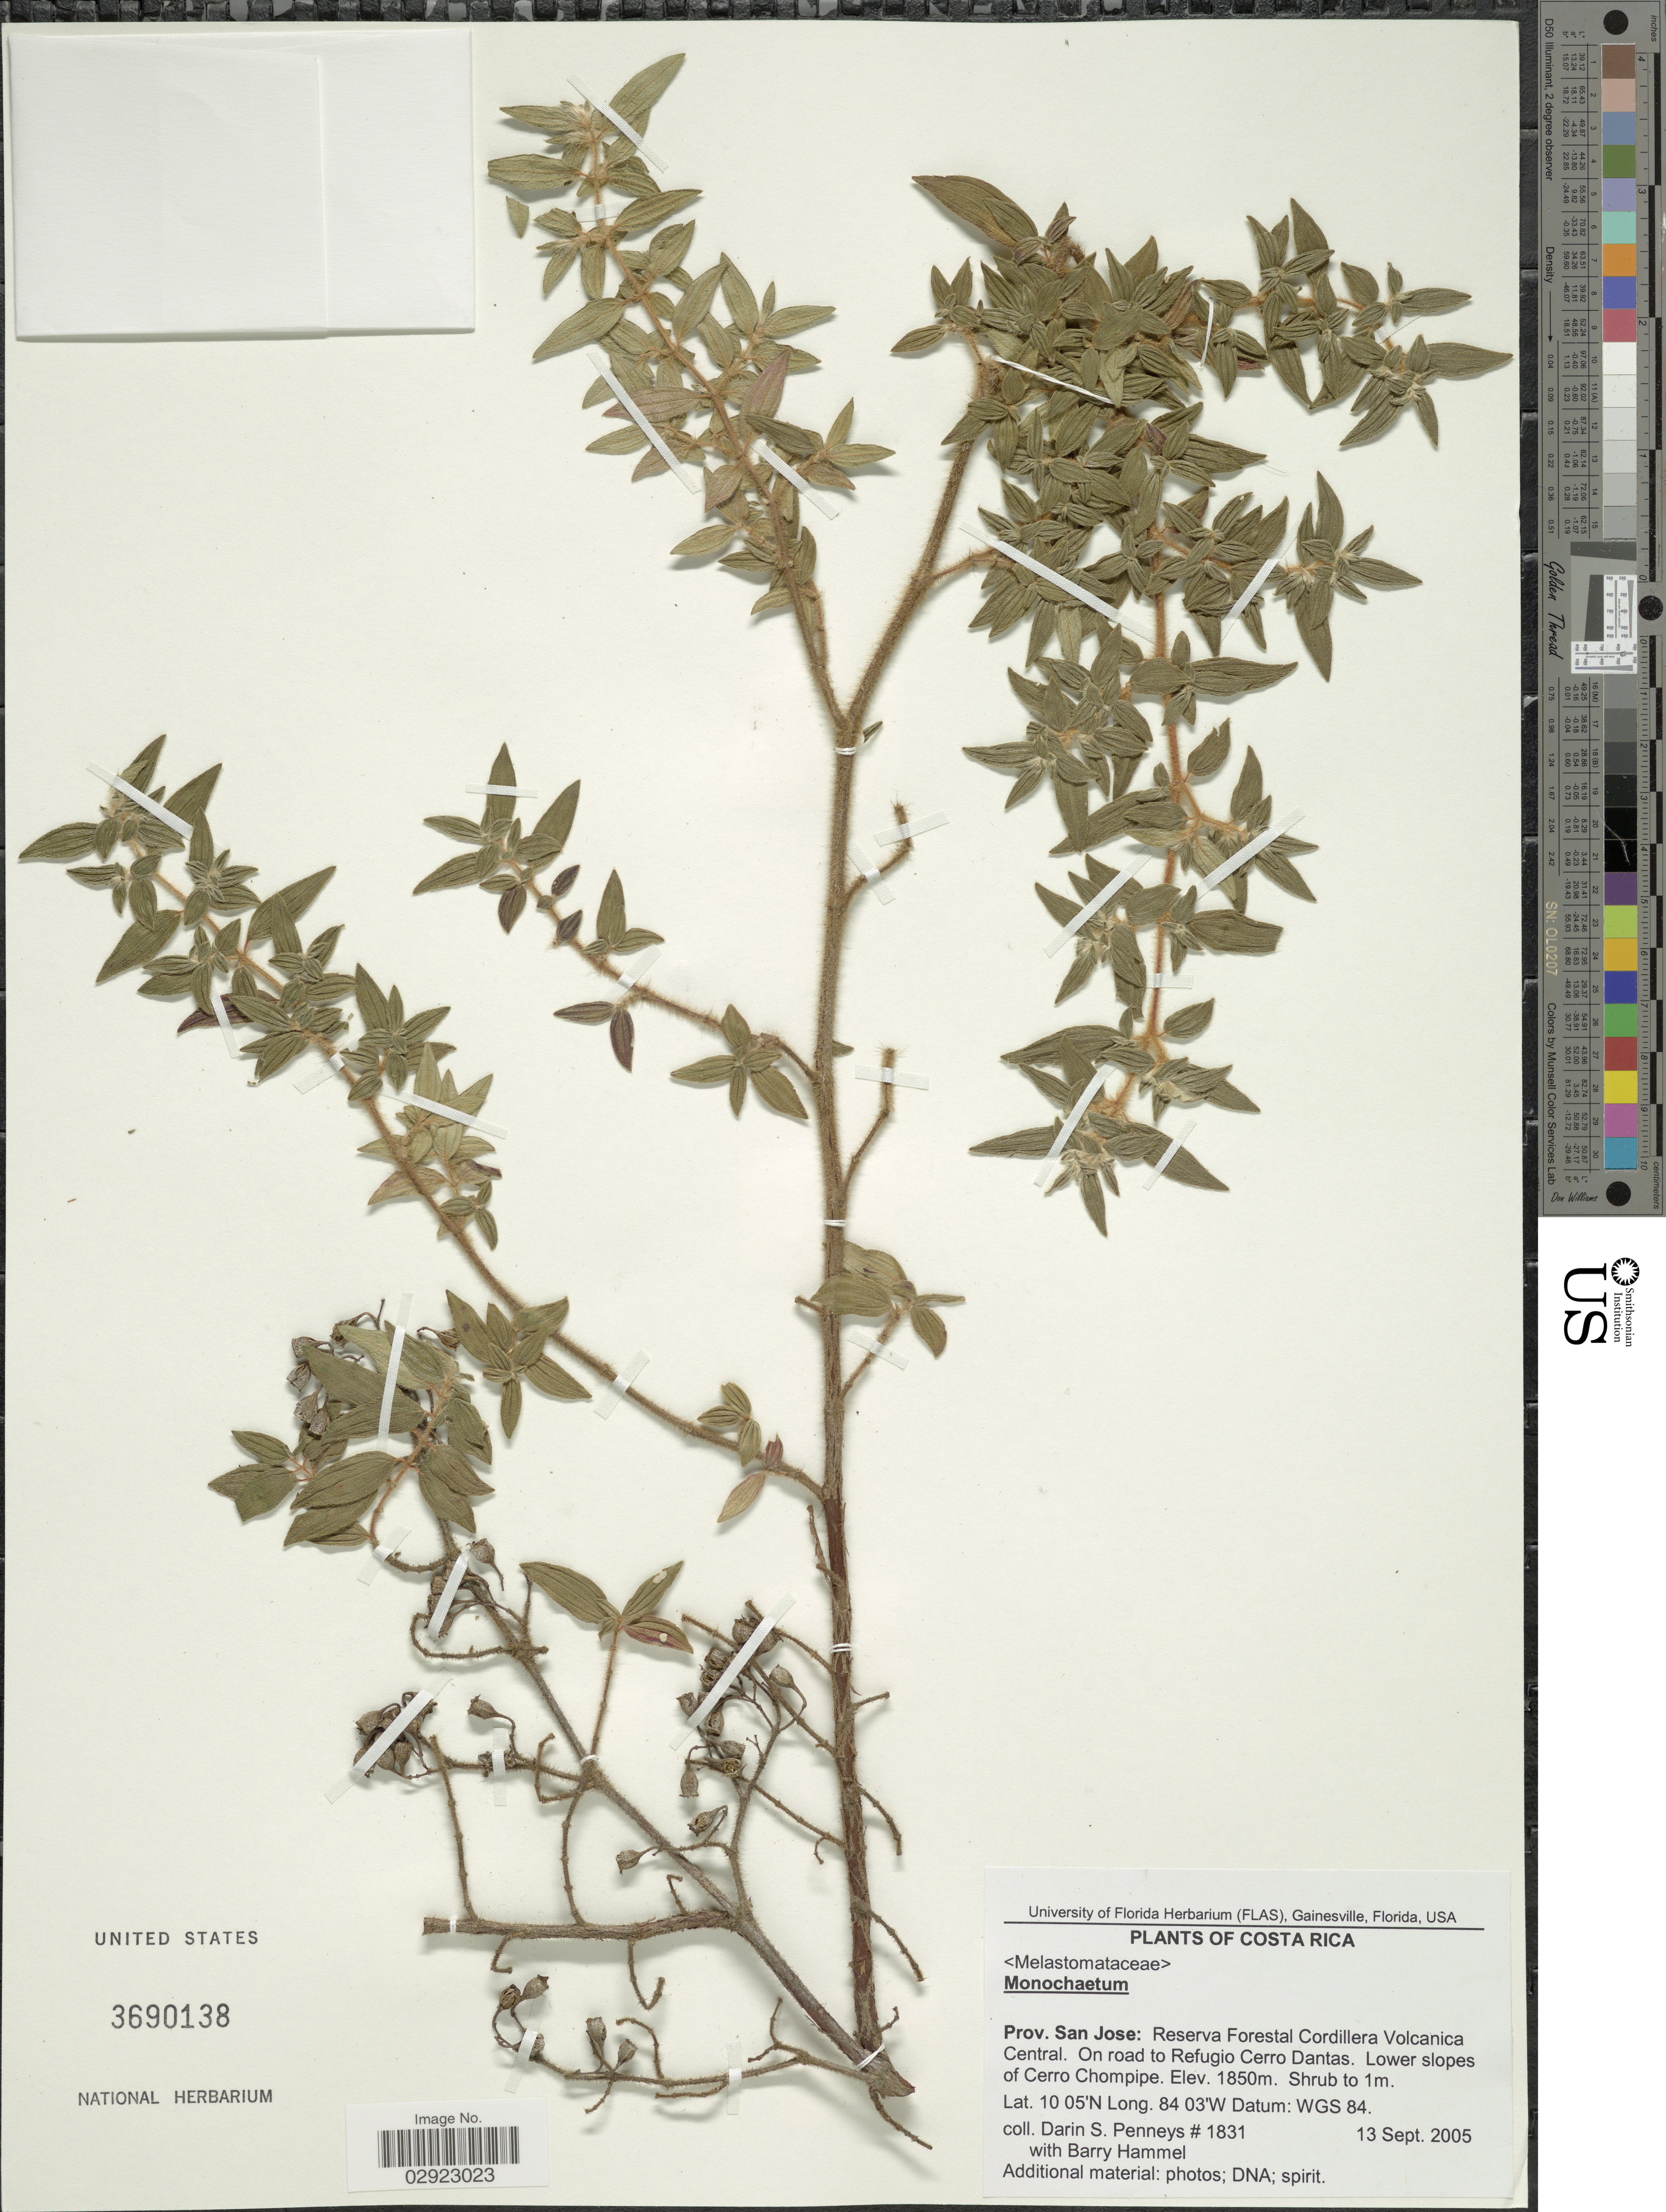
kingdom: Plantae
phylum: Tracheophyta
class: Magnoliopsida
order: Myrtales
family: Melastomataceae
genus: Monochaetum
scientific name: Monochaetum sp.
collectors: D. S. Penneys & B. Hammel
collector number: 1831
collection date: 2005-09-13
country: Costa Rica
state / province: San José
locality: Prov. San Jose: Reserva Forestal Cordillera Volcanica Central. On road to Refugio Cerro Dantas. Lowe slopes of Cerro Chompipe.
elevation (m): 1850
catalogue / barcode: US 3690138